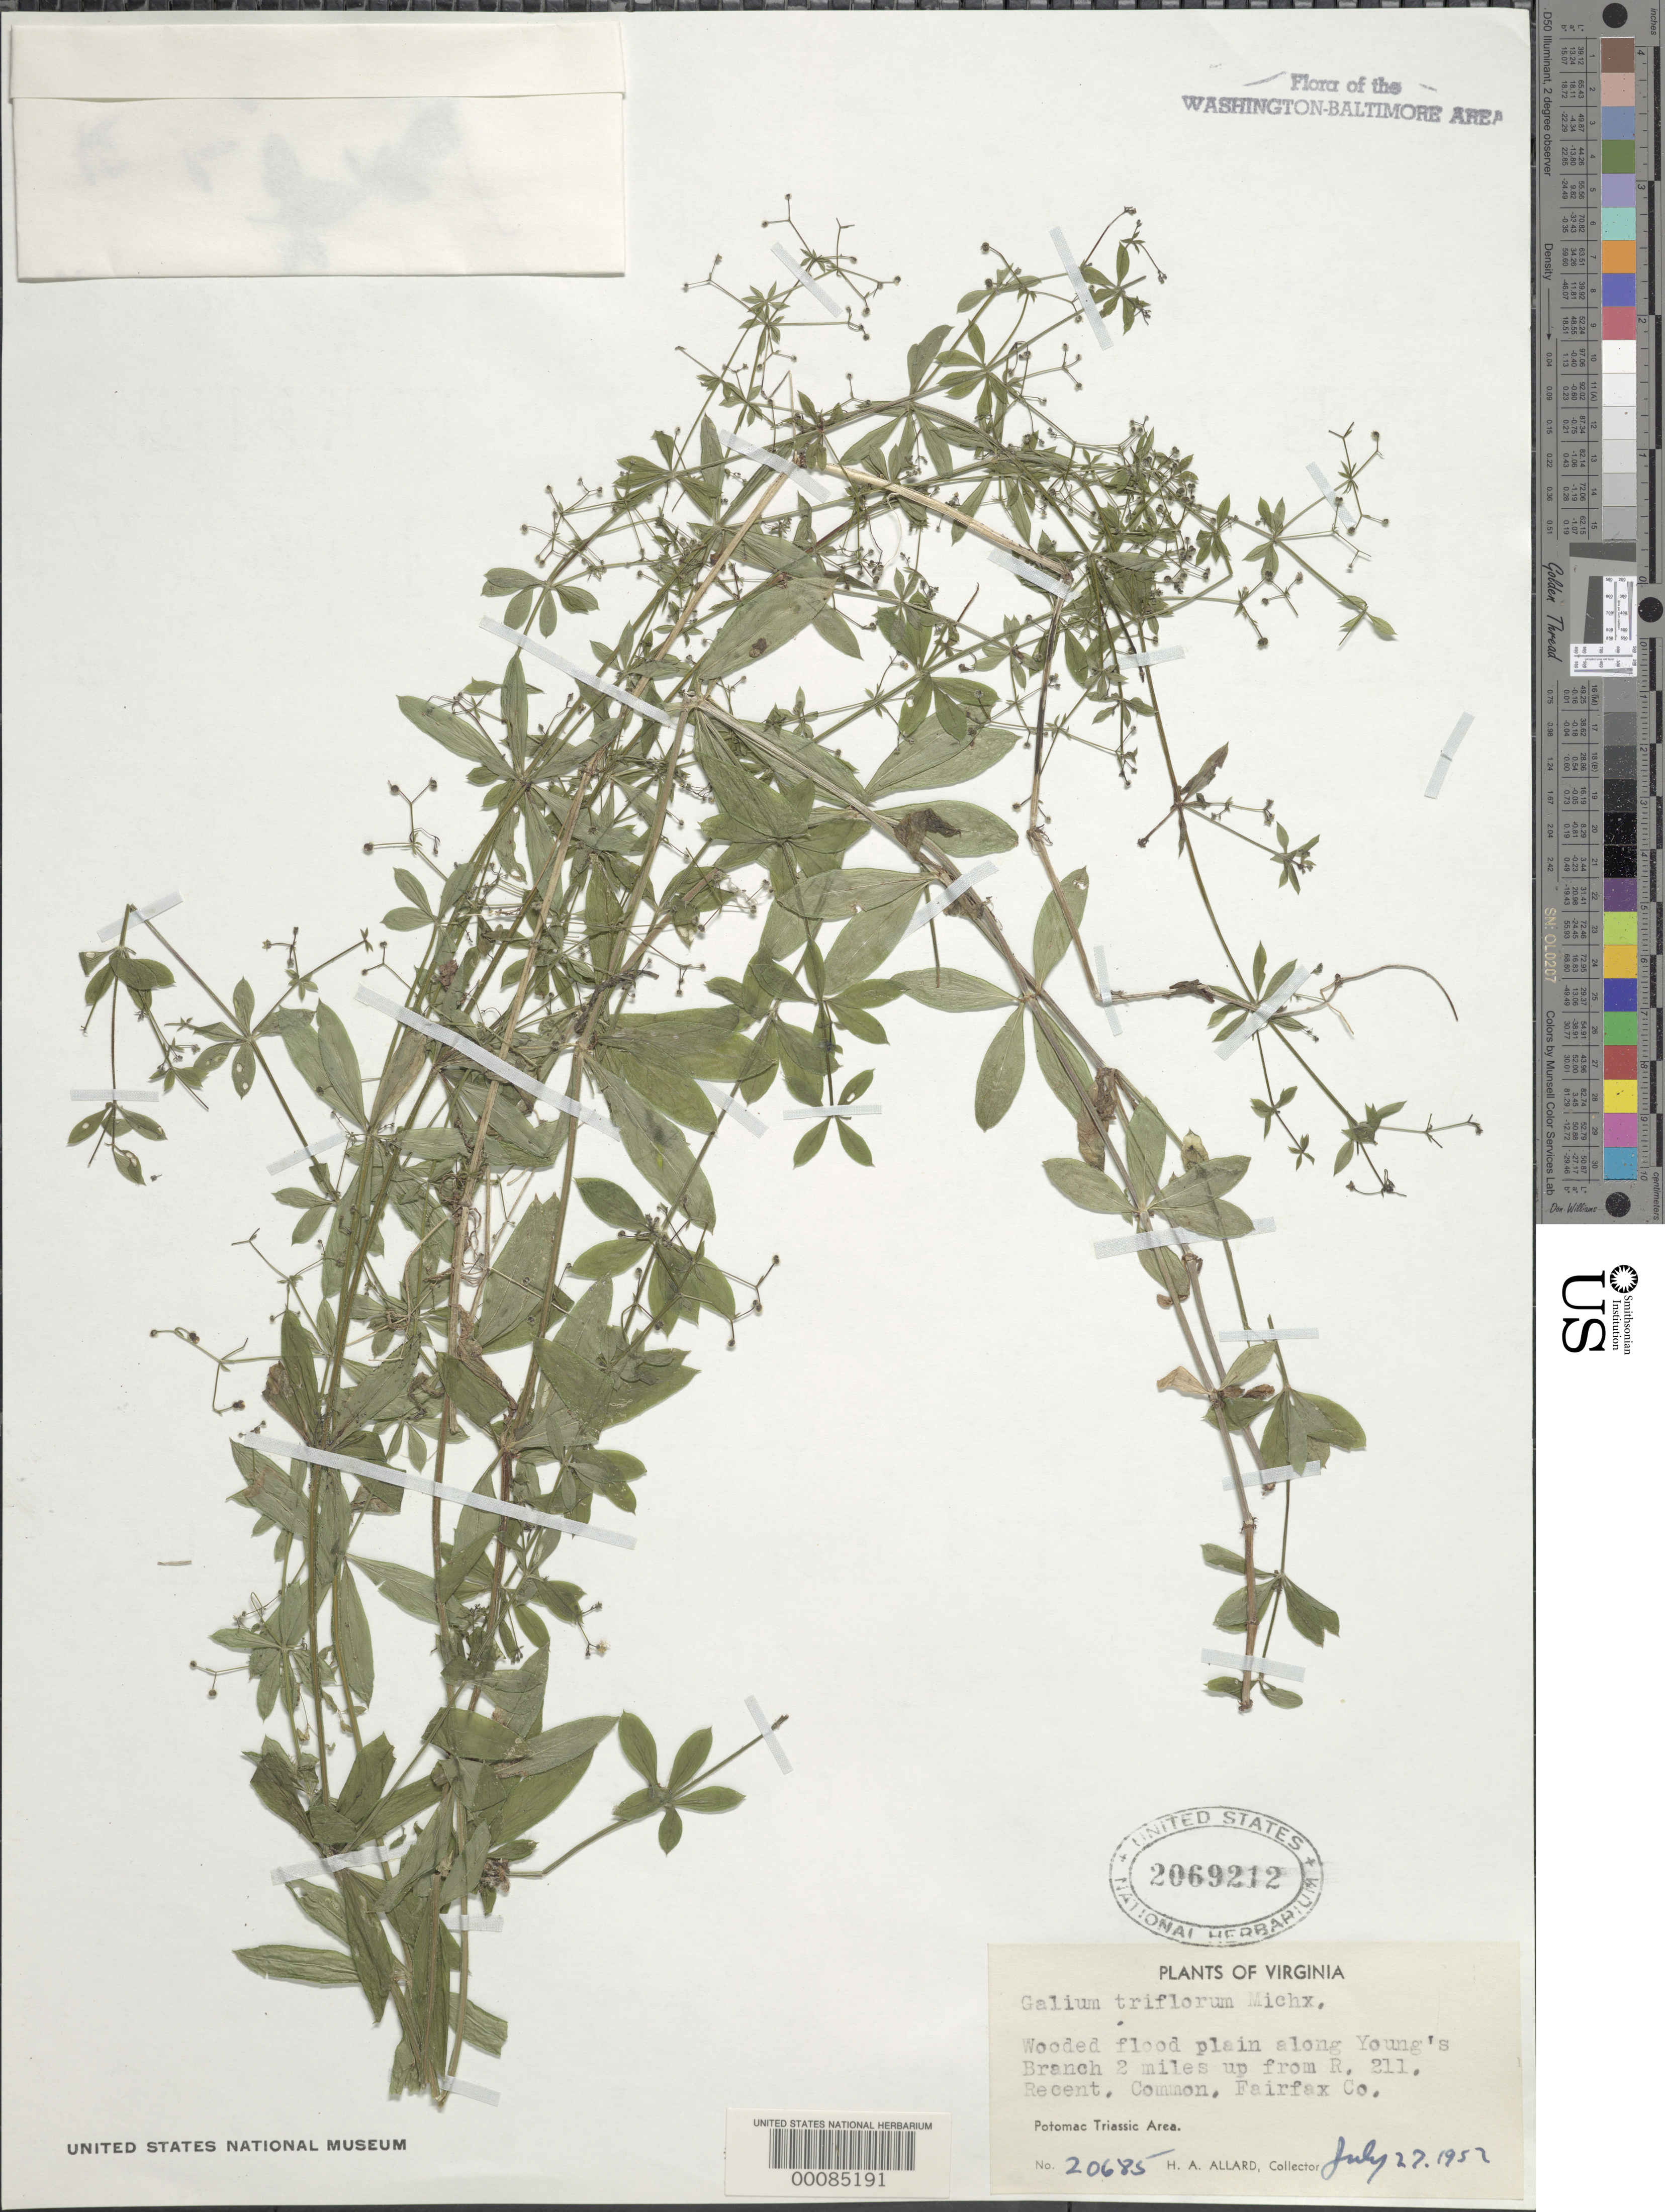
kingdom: Plantae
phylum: Tracheophyta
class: Magnoliopsida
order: Gentianales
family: Rubiaceae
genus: Galium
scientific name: Galium triflorum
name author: Michx.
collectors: H. A. Allard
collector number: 20685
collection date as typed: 27 Jul 1952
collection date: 1952-07-27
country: United States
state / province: Virginia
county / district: Fairfax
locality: Along Young's Branch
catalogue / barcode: US 2069212